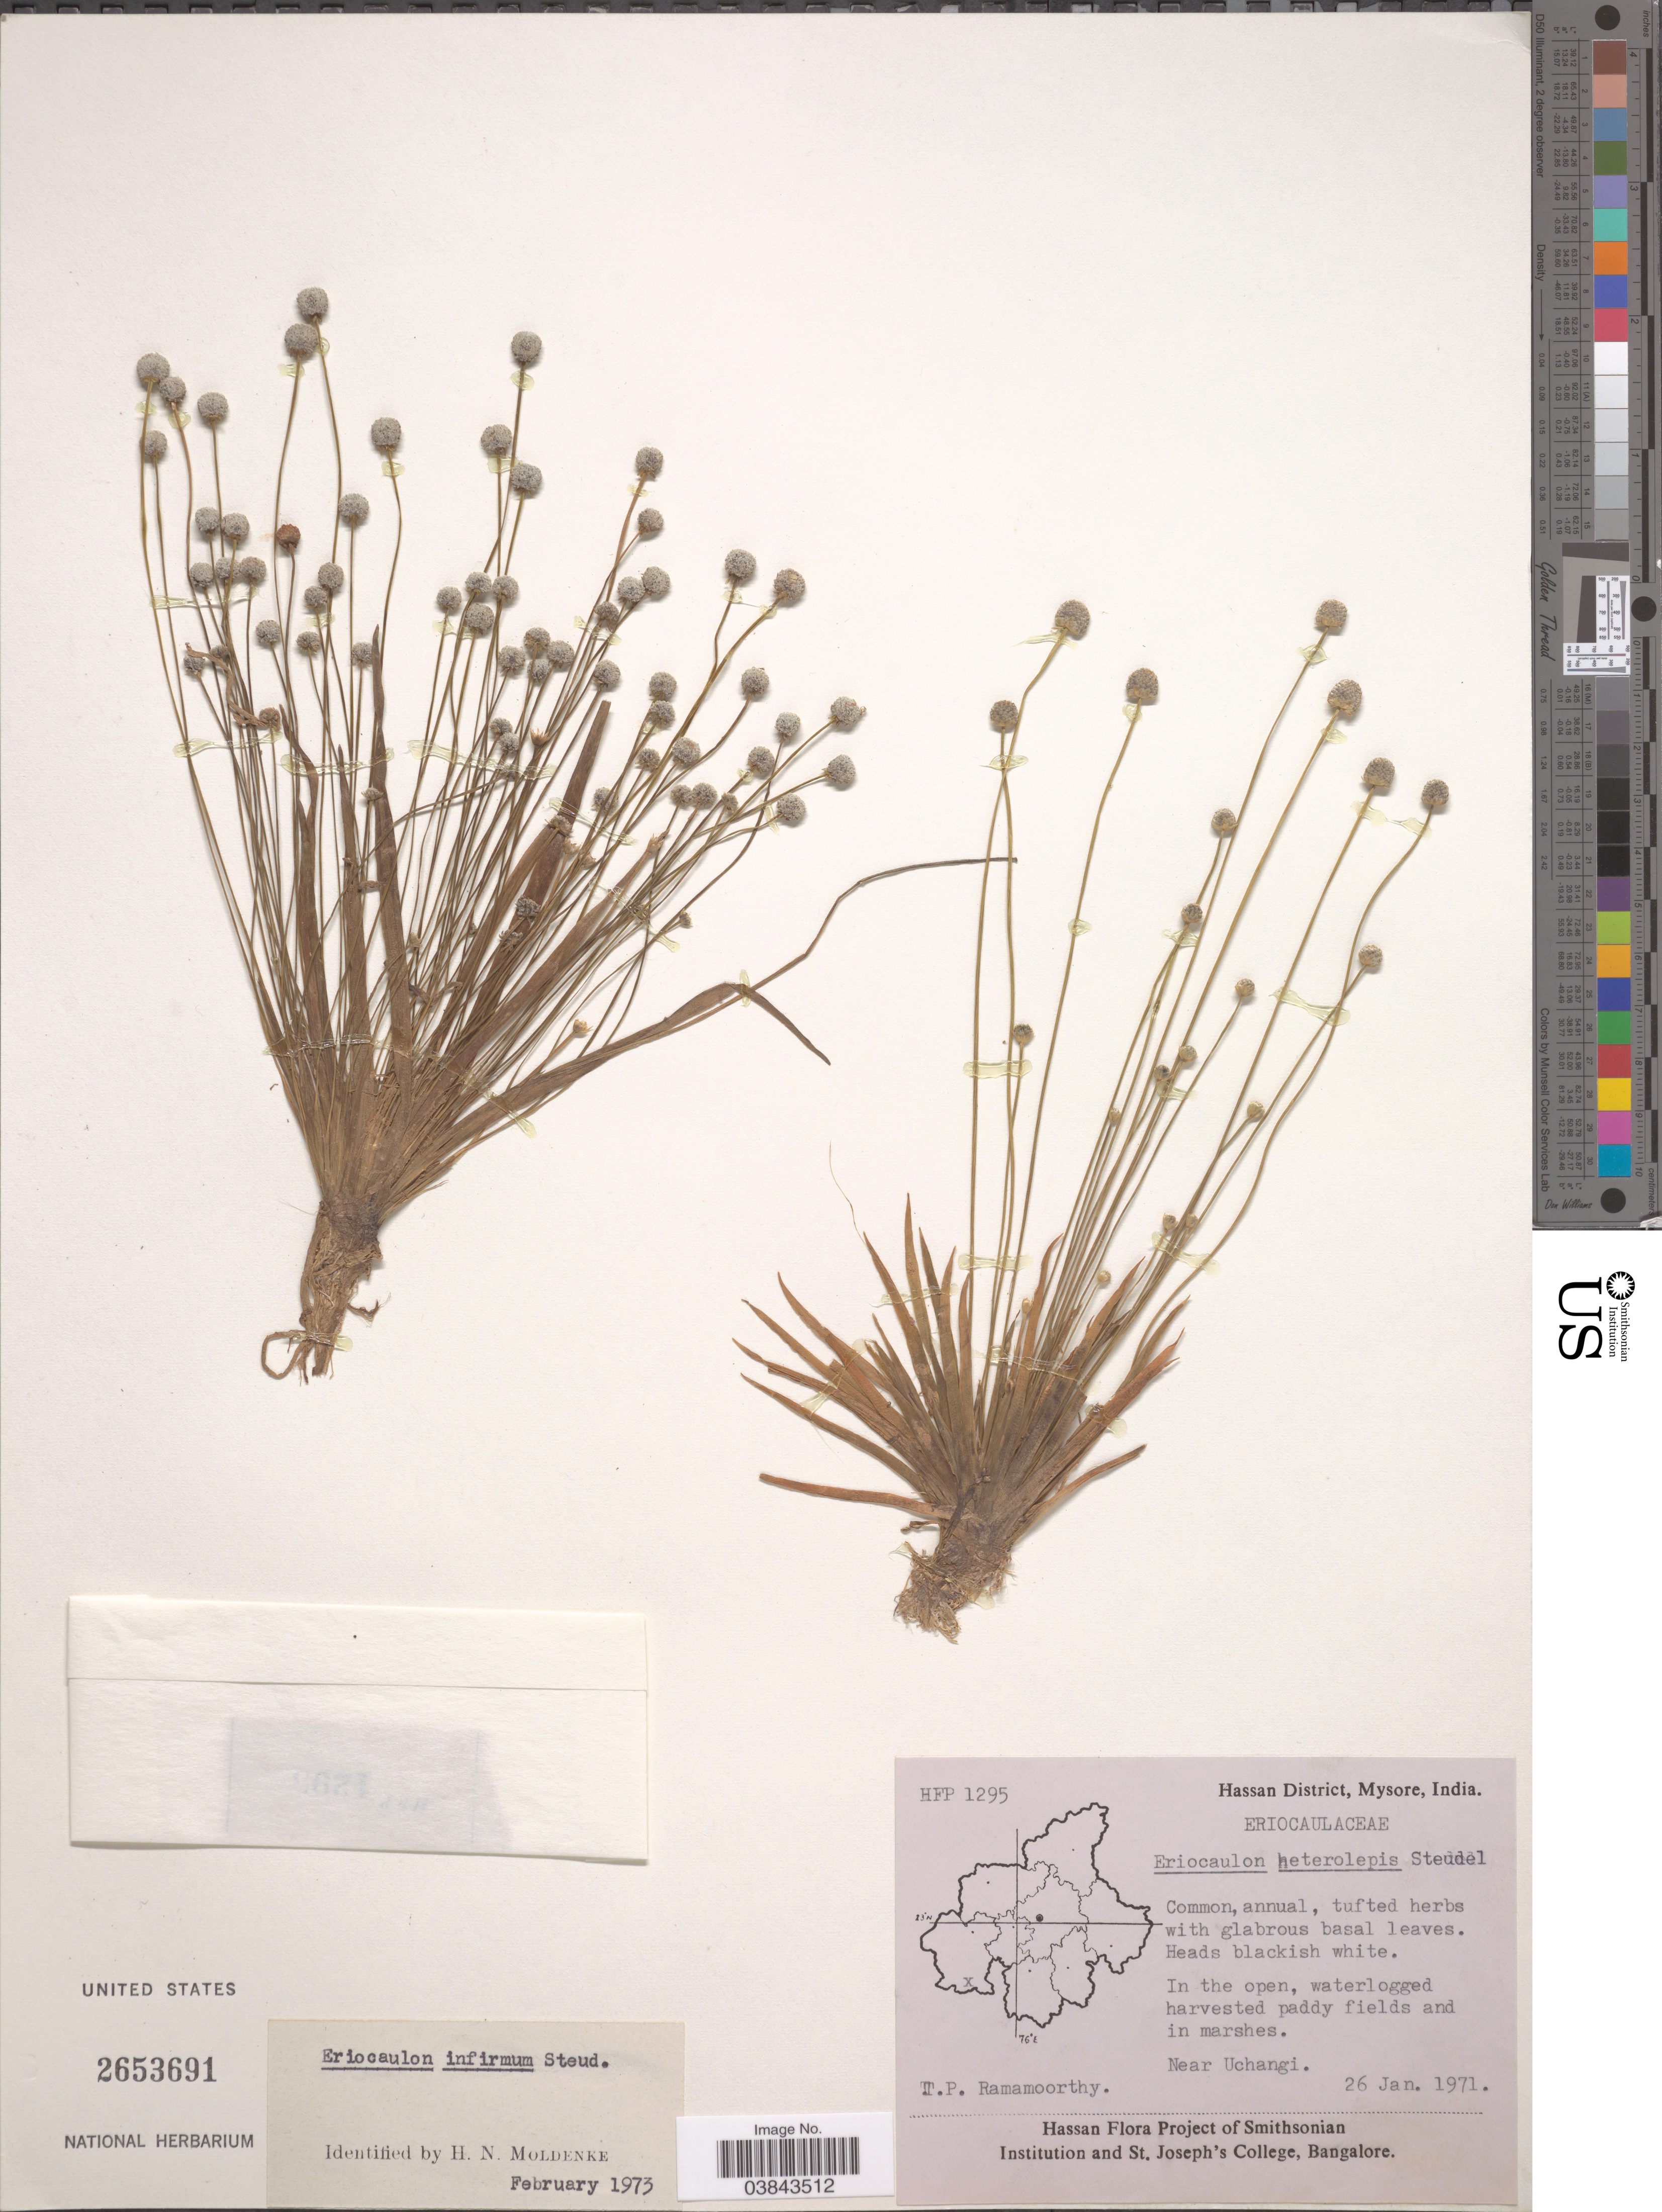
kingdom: Plantae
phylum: Tracheophyta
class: Liliopsida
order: Poales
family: Eriocaulaceae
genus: Eriocaulon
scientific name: Eriocaulon infirmum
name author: Steud.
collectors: T. P. Ramamoorthy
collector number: HFP 1295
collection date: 1971-01-26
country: India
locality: Hassan District, Mysore. Near Uchangi.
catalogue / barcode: US 2653691